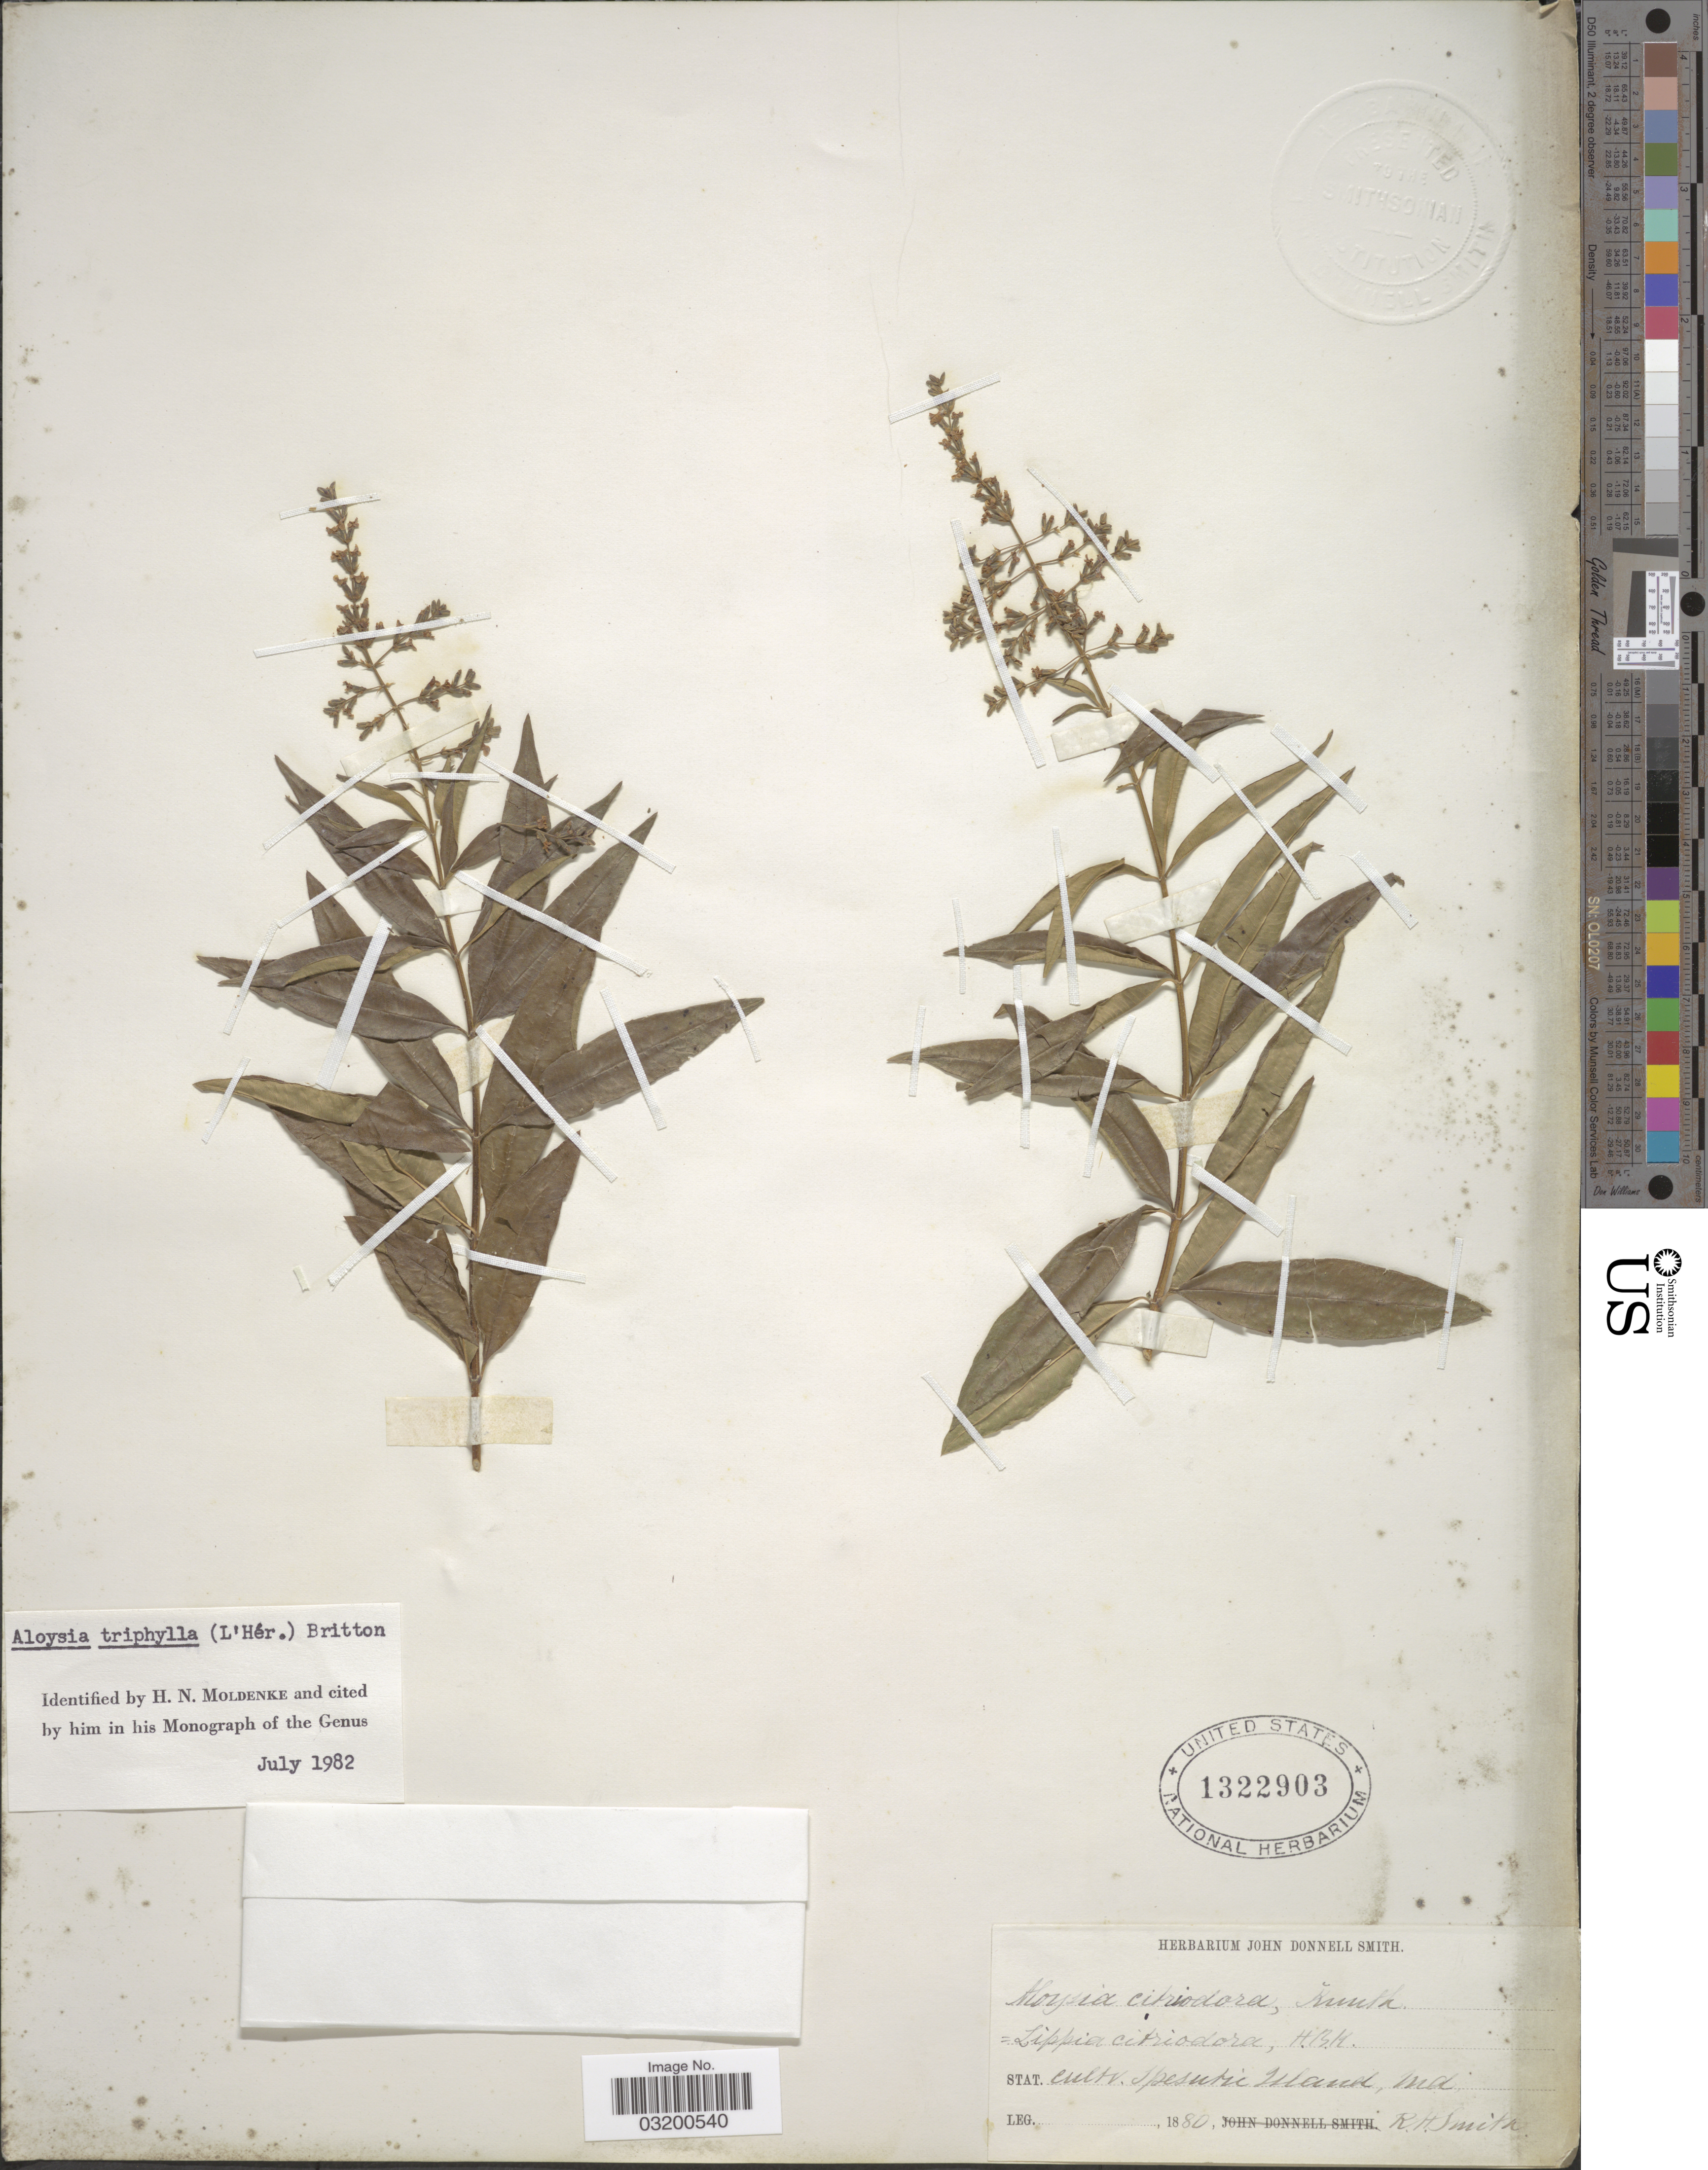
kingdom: Plantae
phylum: Tracheophyta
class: Magnoliopsida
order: Lamiales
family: Verbenaceae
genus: Aloysia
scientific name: Aloysia citrodora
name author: Paláu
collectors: R. H. Smith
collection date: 1880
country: United States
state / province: Maryland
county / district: Harford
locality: Stat. Spesutie Island.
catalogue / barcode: US 1322903